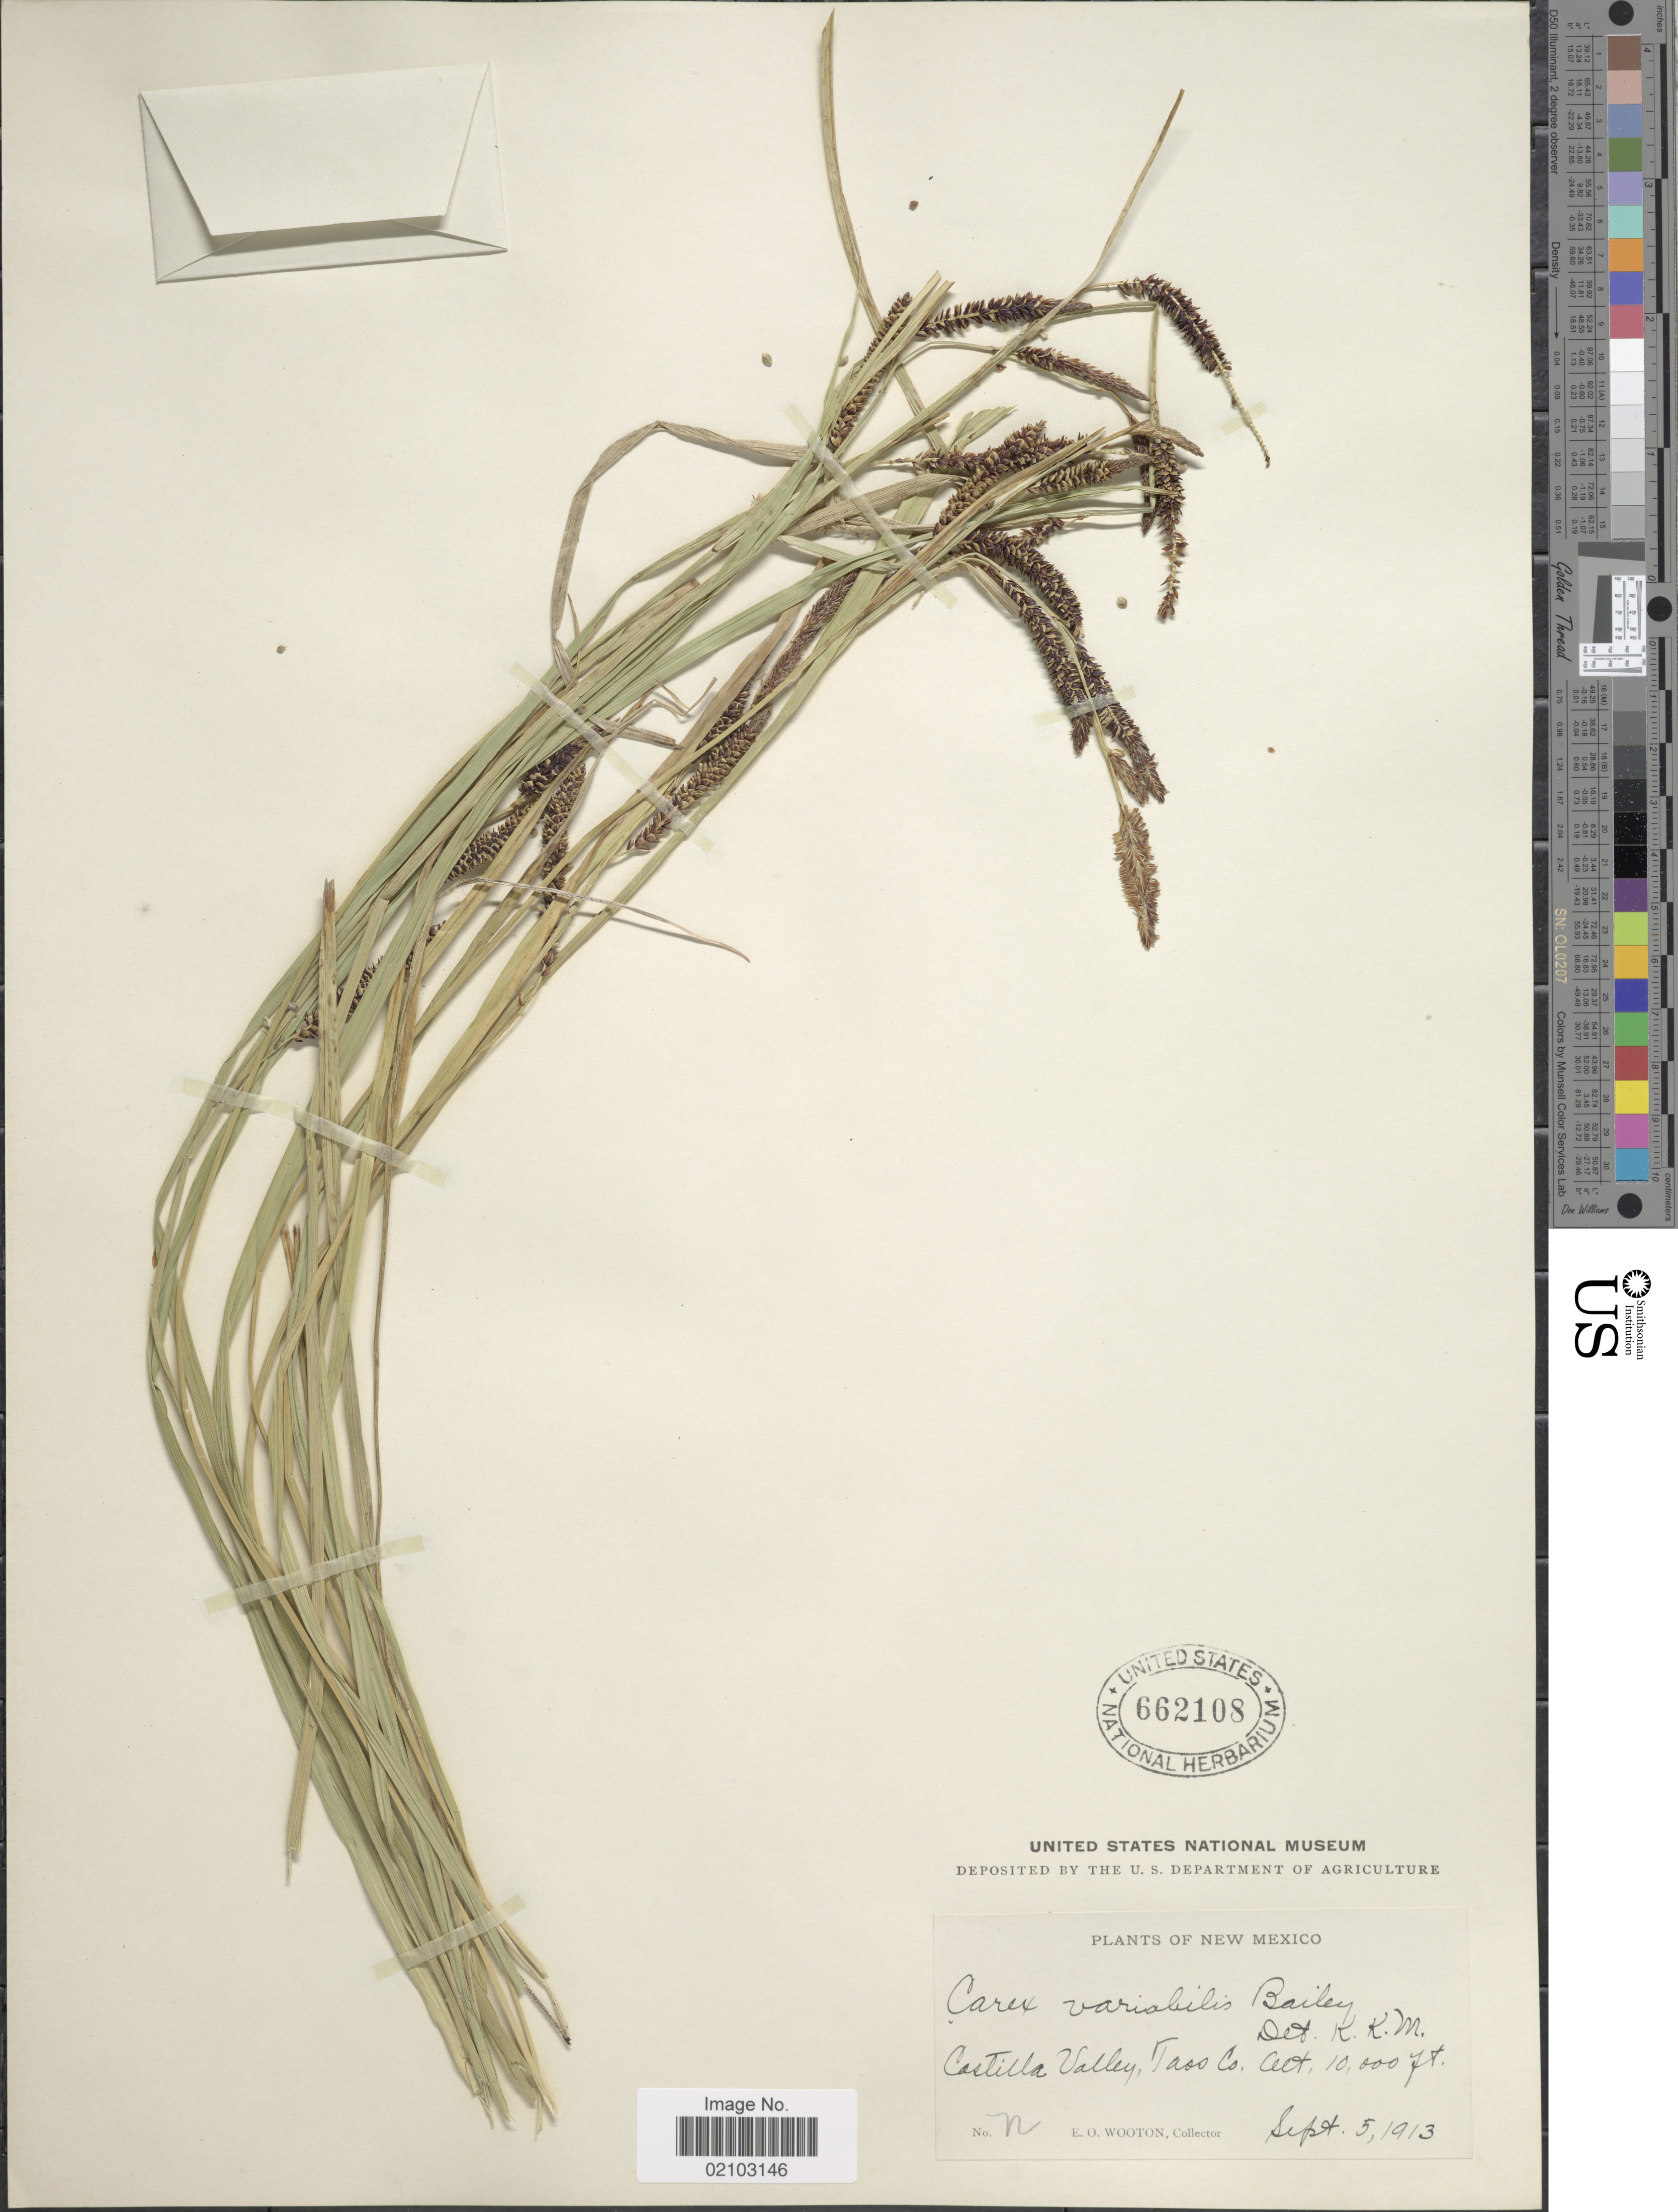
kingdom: Plantae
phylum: Tracheophyta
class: Liliopsida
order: Poales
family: Cyperaceae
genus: Carex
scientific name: Carex aquatilis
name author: Wahlenb.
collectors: E. O. Wooton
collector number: N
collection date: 1913-09-05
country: United States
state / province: New Mexico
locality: Castilla Valley, Taos Co.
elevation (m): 3048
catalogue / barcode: US 662108